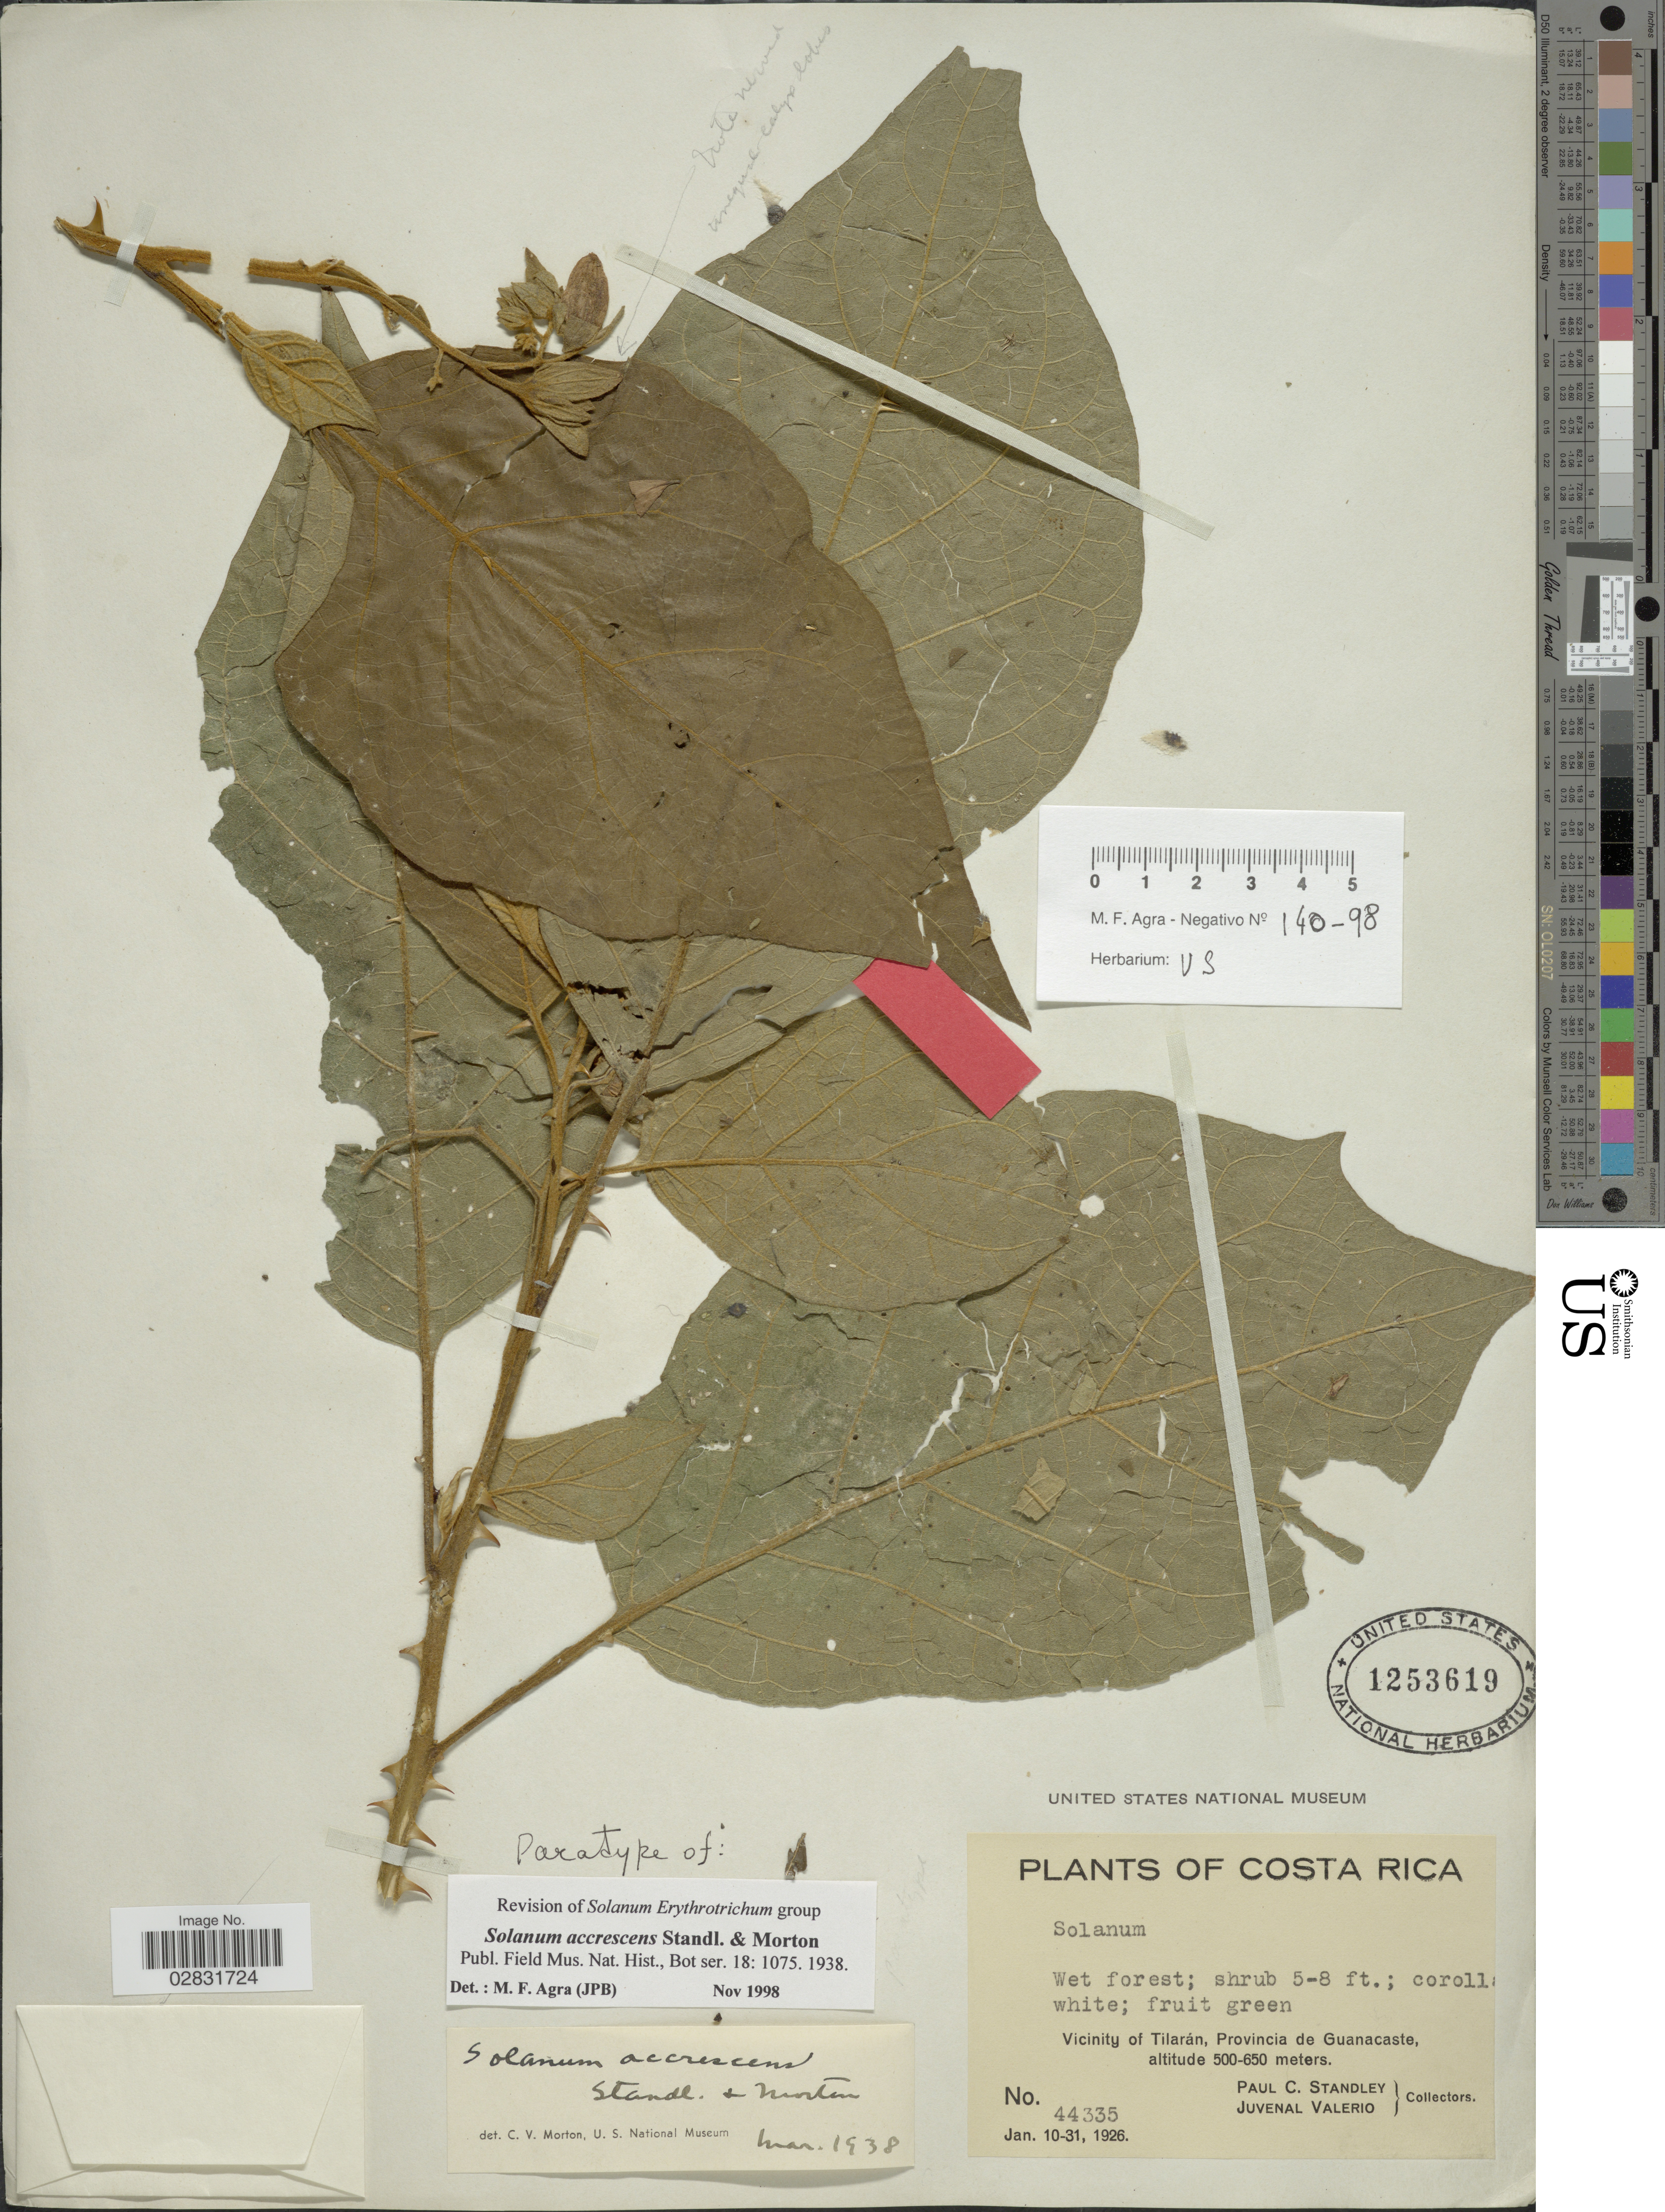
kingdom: Plantae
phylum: Tracheophyta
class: Magnoliopsida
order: Solanales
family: Solanaceae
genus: Solanum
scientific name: Solanum accrescens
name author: Standl. & C.V. Morton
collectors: P. C. Standley & J. Valerio R.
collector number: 44335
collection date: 1926-01-10/1926-01-31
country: Costa Rica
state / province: Guanacaste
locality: Vicinity of Tilarán.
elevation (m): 500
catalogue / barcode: US 1253619